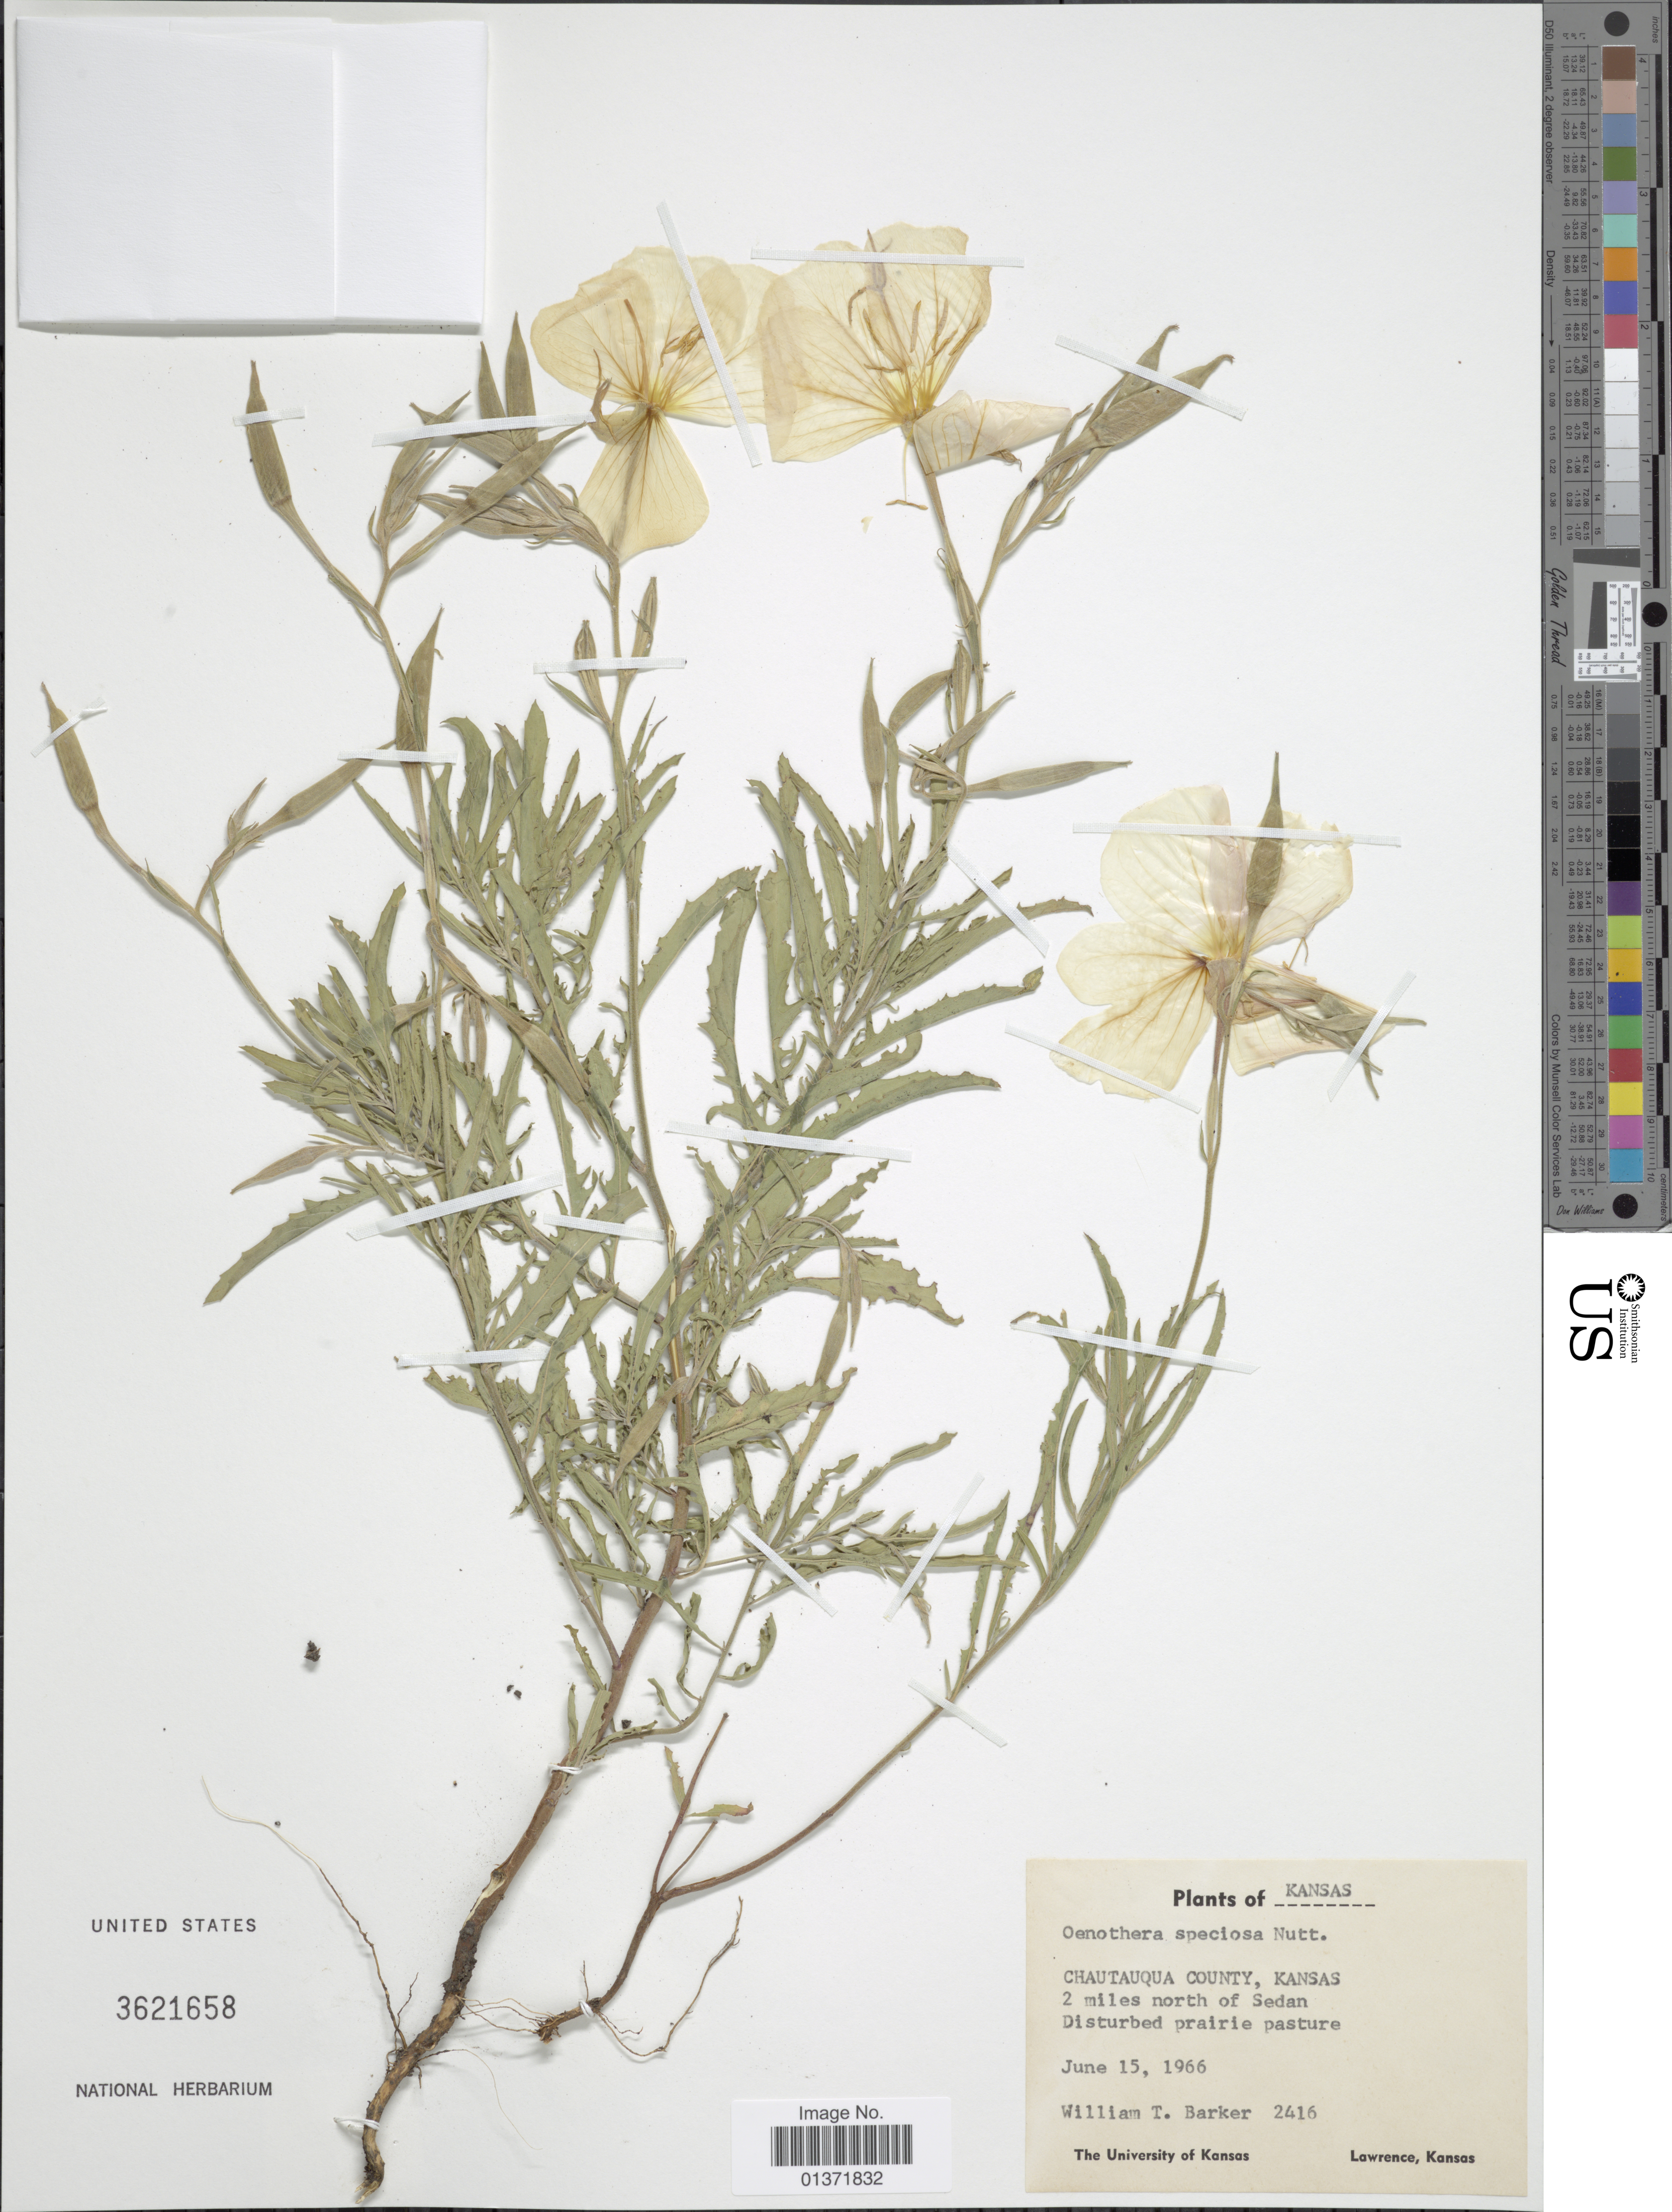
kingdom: Plantae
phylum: Tracheophyta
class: Magnoliopsida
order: Myrtales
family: Onagraceae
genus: Oenothera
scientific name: Oenothera speciosa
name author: Nutt.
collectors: W. T. Barker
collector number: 2416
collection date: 1966-06-15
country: United States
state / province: Kansas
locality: Chautauqua County, 2 miles north of Sedan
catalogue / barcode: US 3621658